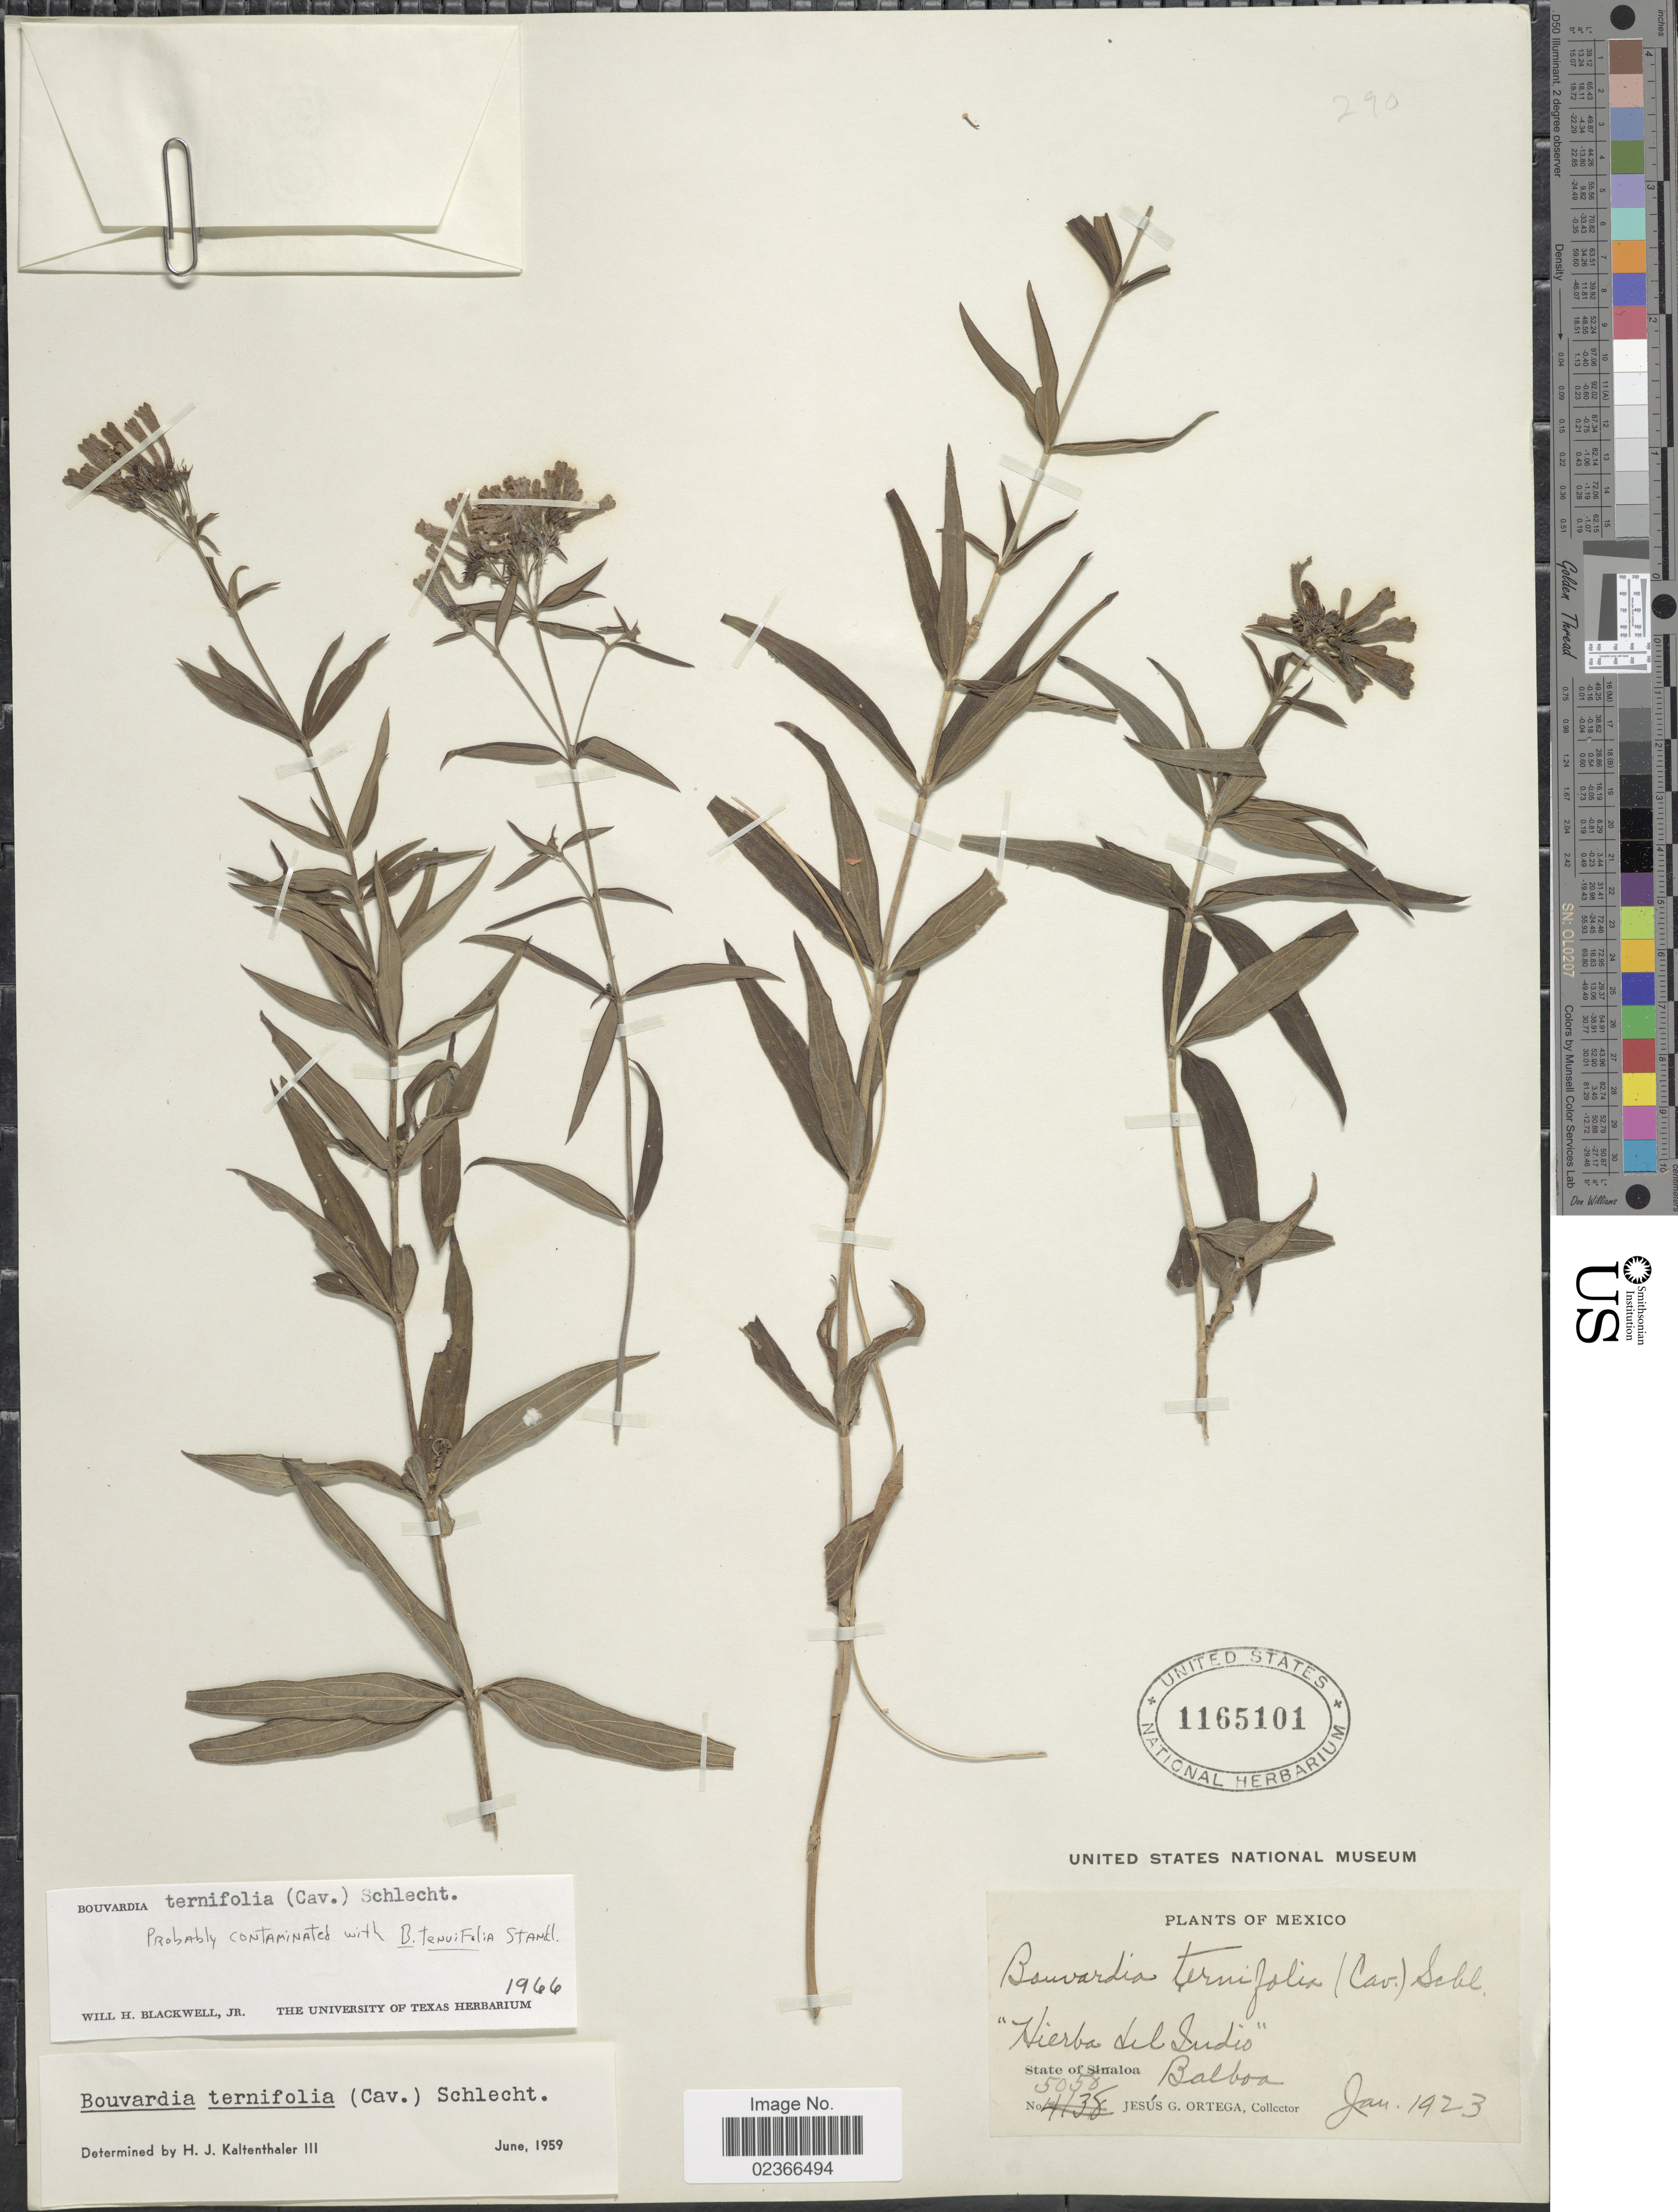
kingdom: Plantae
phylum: Tracheophyta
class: Magnoliopsida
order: Gentianales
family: Rubiaceae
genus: Bouvardia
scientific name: Bouvardia ternifolia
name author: (Cav.) Schltdl.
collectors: J. Ortega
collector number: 5058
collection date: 1923-01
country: Mexico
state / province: Sinaloa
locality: Hierbo del Indio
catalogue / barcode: US 1165101